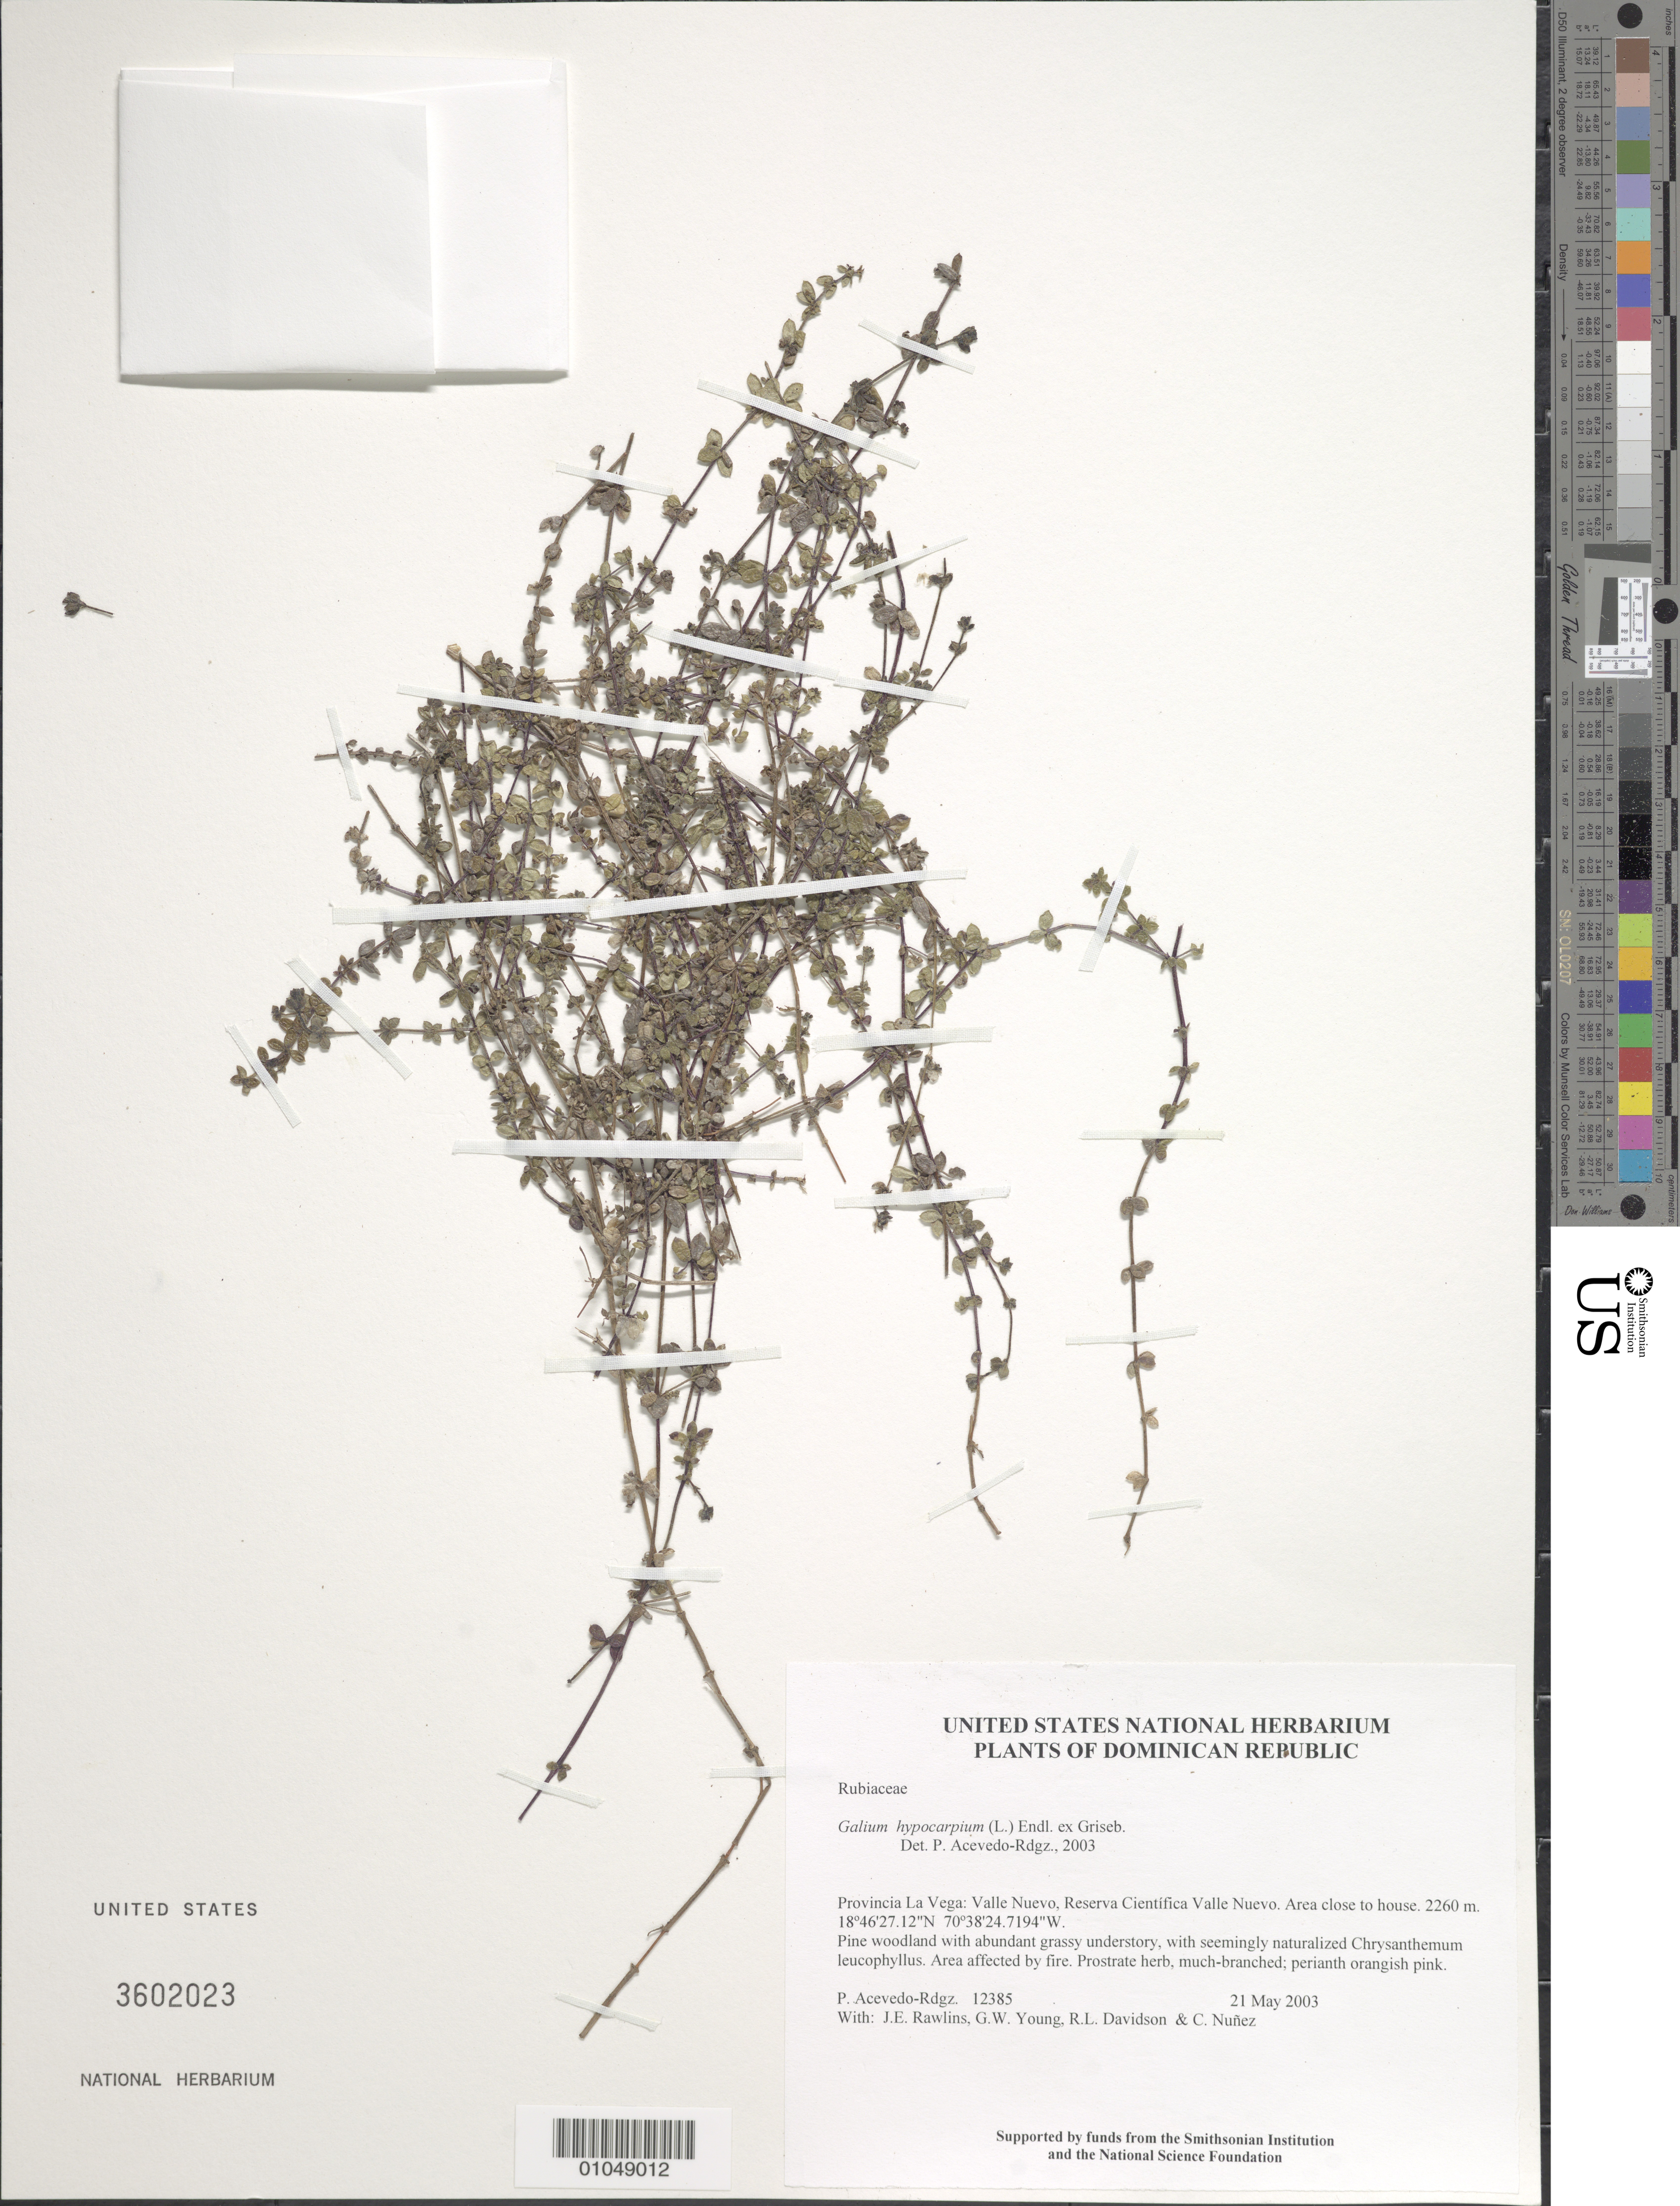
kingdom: Plantae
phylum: Tracheophyta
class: Magnoliopsida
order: Gentianales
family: Rubiaceae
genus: Galium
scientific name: Galium hypocarpium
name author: (L.) Endl. ex Griseb.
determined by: Acevedo-Rodríguez, P., (BOT), Smithsonian Institution - National Museum of Natural History (UNITED STATES)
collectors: P. Acevedo-Rodr., J. Rawlins, G. Young, R. Davidson & C. Nunez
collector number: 12385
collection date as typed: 21 May 2003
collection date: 2003-05-21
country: Dominican Republic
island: Hispaniola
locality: Provincia La Vega: Valle Nuevo, Reserva Científica Valle Nuevo. Area close to house.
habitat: Pine woodland with abundant grassy understory, with seemingly naturalized Chrysanthemum leucophyllus. Area affected by fire.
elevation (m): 2260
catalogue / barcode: US 3602023